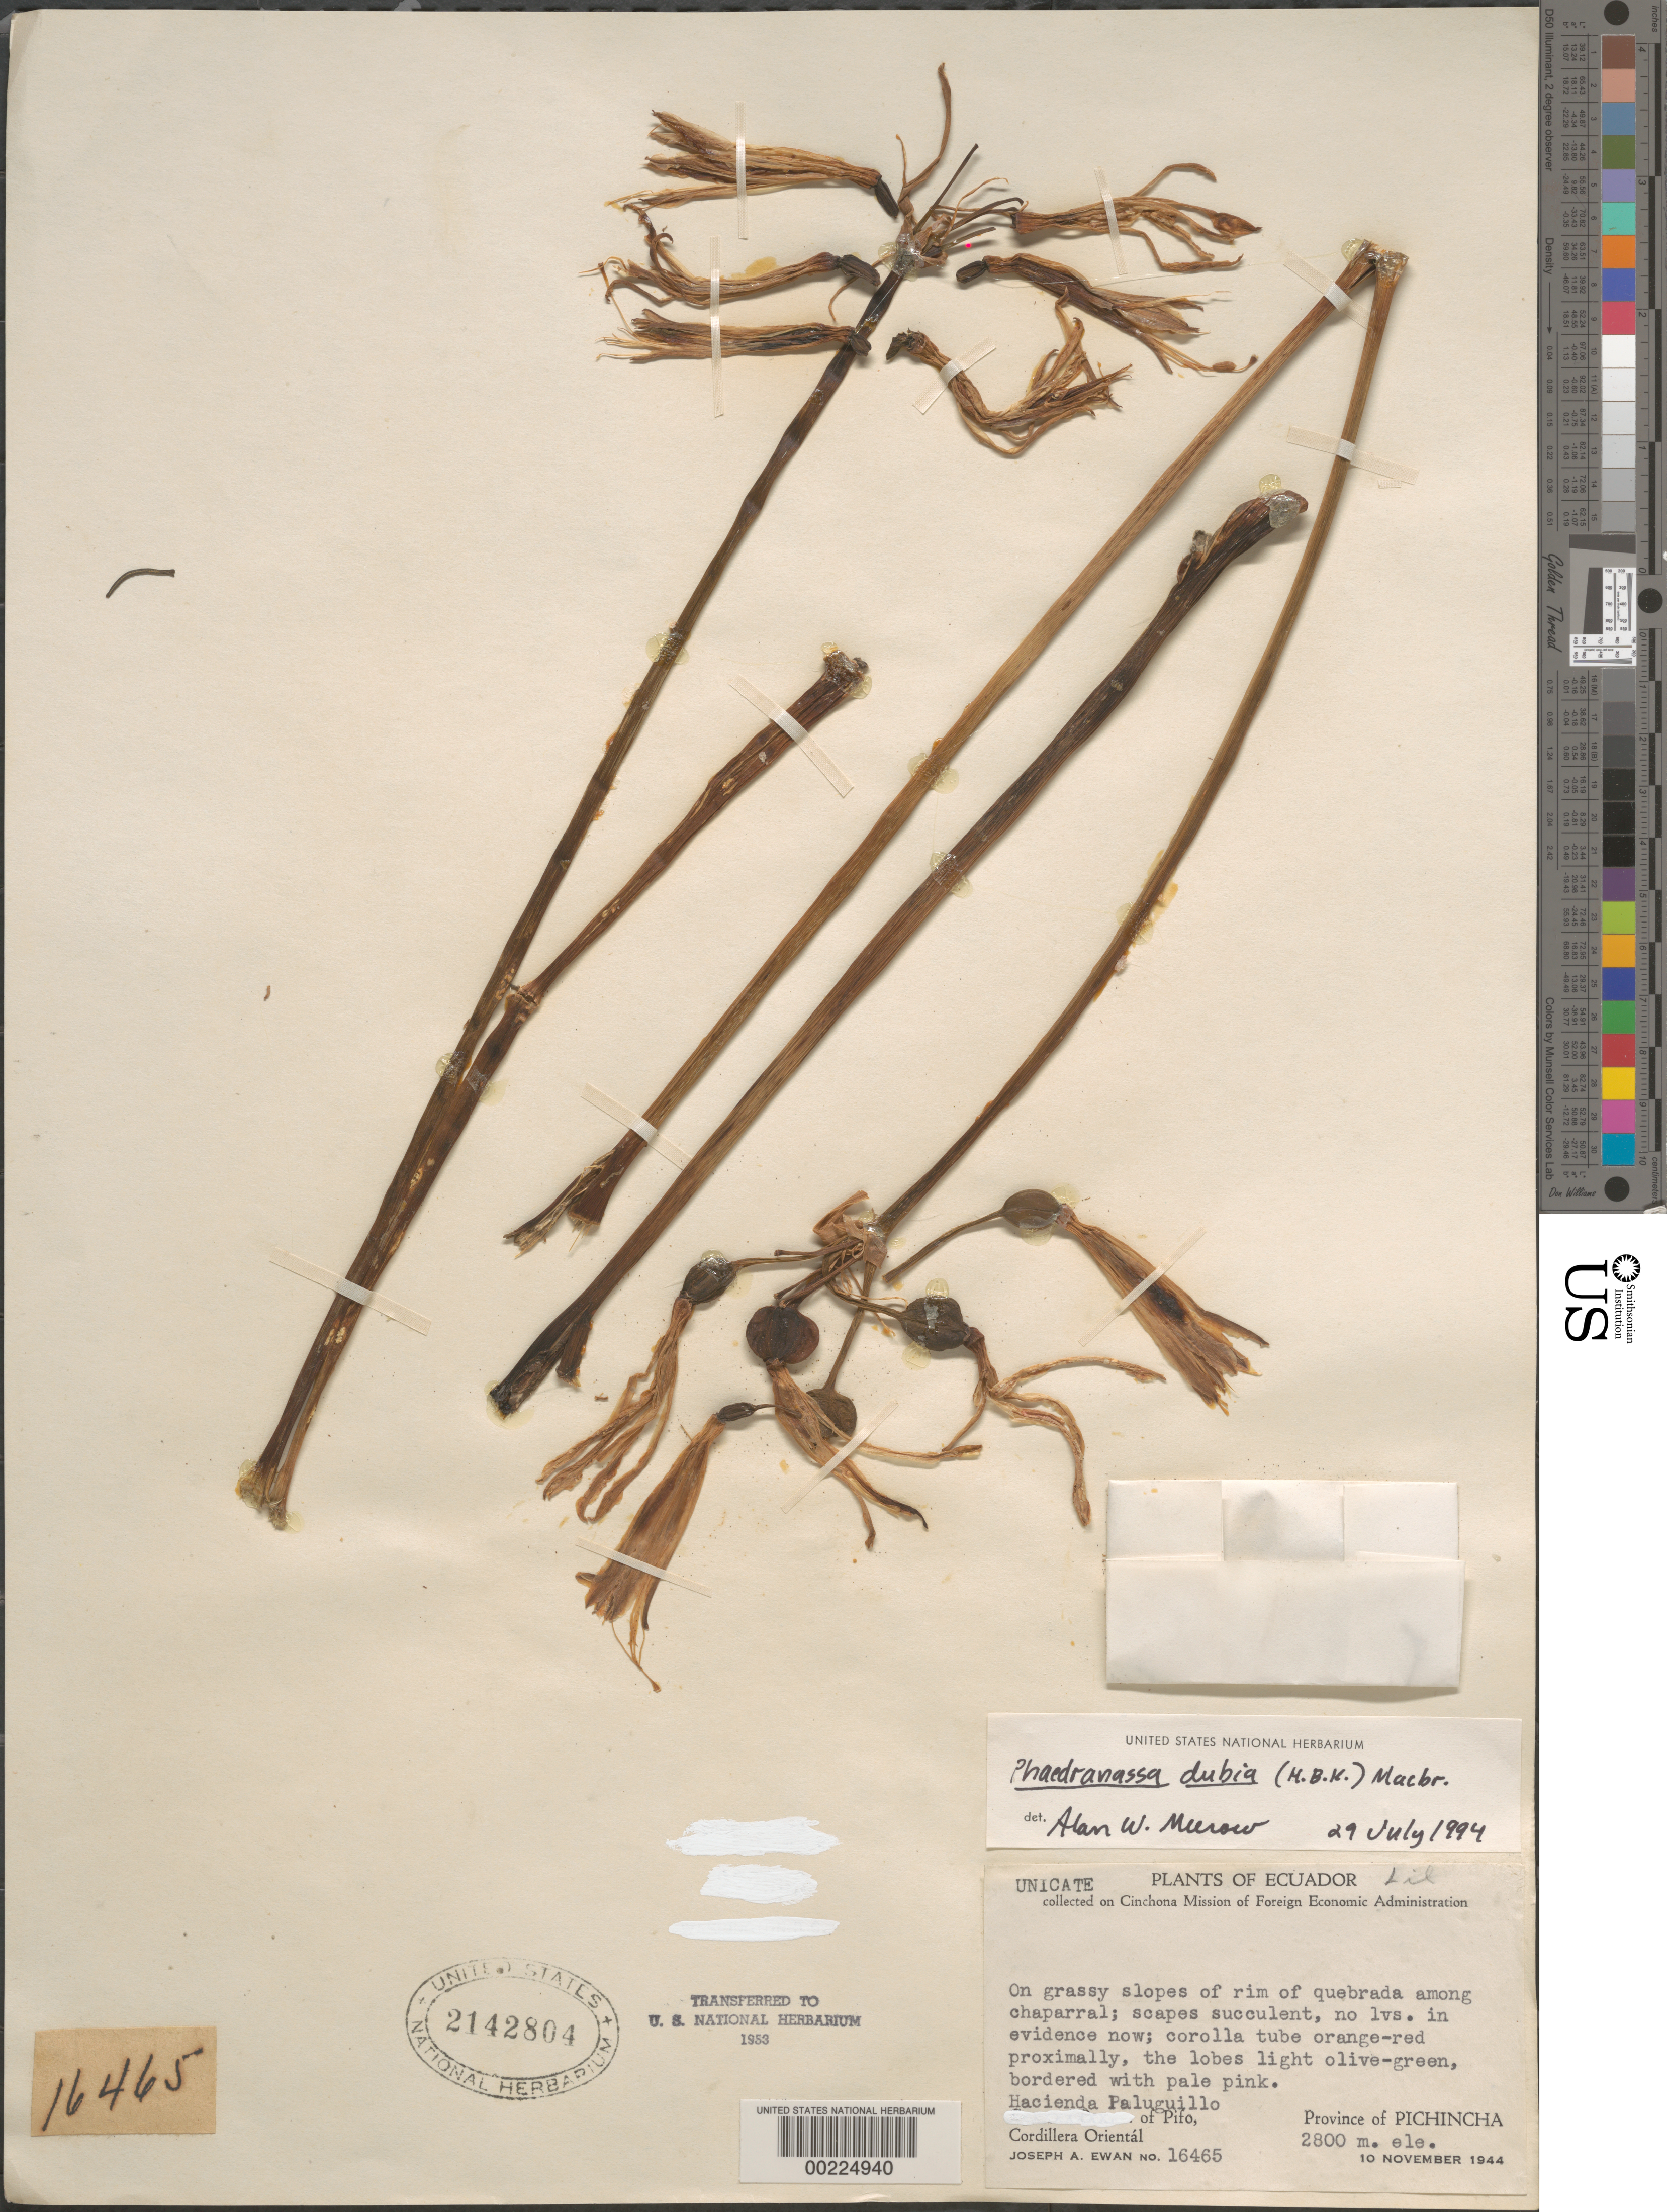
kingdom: Plantae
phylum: Tracheophyta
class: Liliopsida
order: Asparagales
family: Amaryllidaceae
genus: Phaedranassa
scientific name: Phaedranassa dubia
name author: (Kunth) J.F. Macbr.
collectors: J. A. Ewan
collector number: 16465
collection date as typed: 10 Nov 1944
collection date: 1944-11-10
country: Ecuador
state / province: Pichincha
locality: Hacienda paluguillo; Cordillera Oriental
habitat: Grassy slopes of rim of quebrada among chaparral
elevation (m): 2800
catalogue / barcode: US 2142804